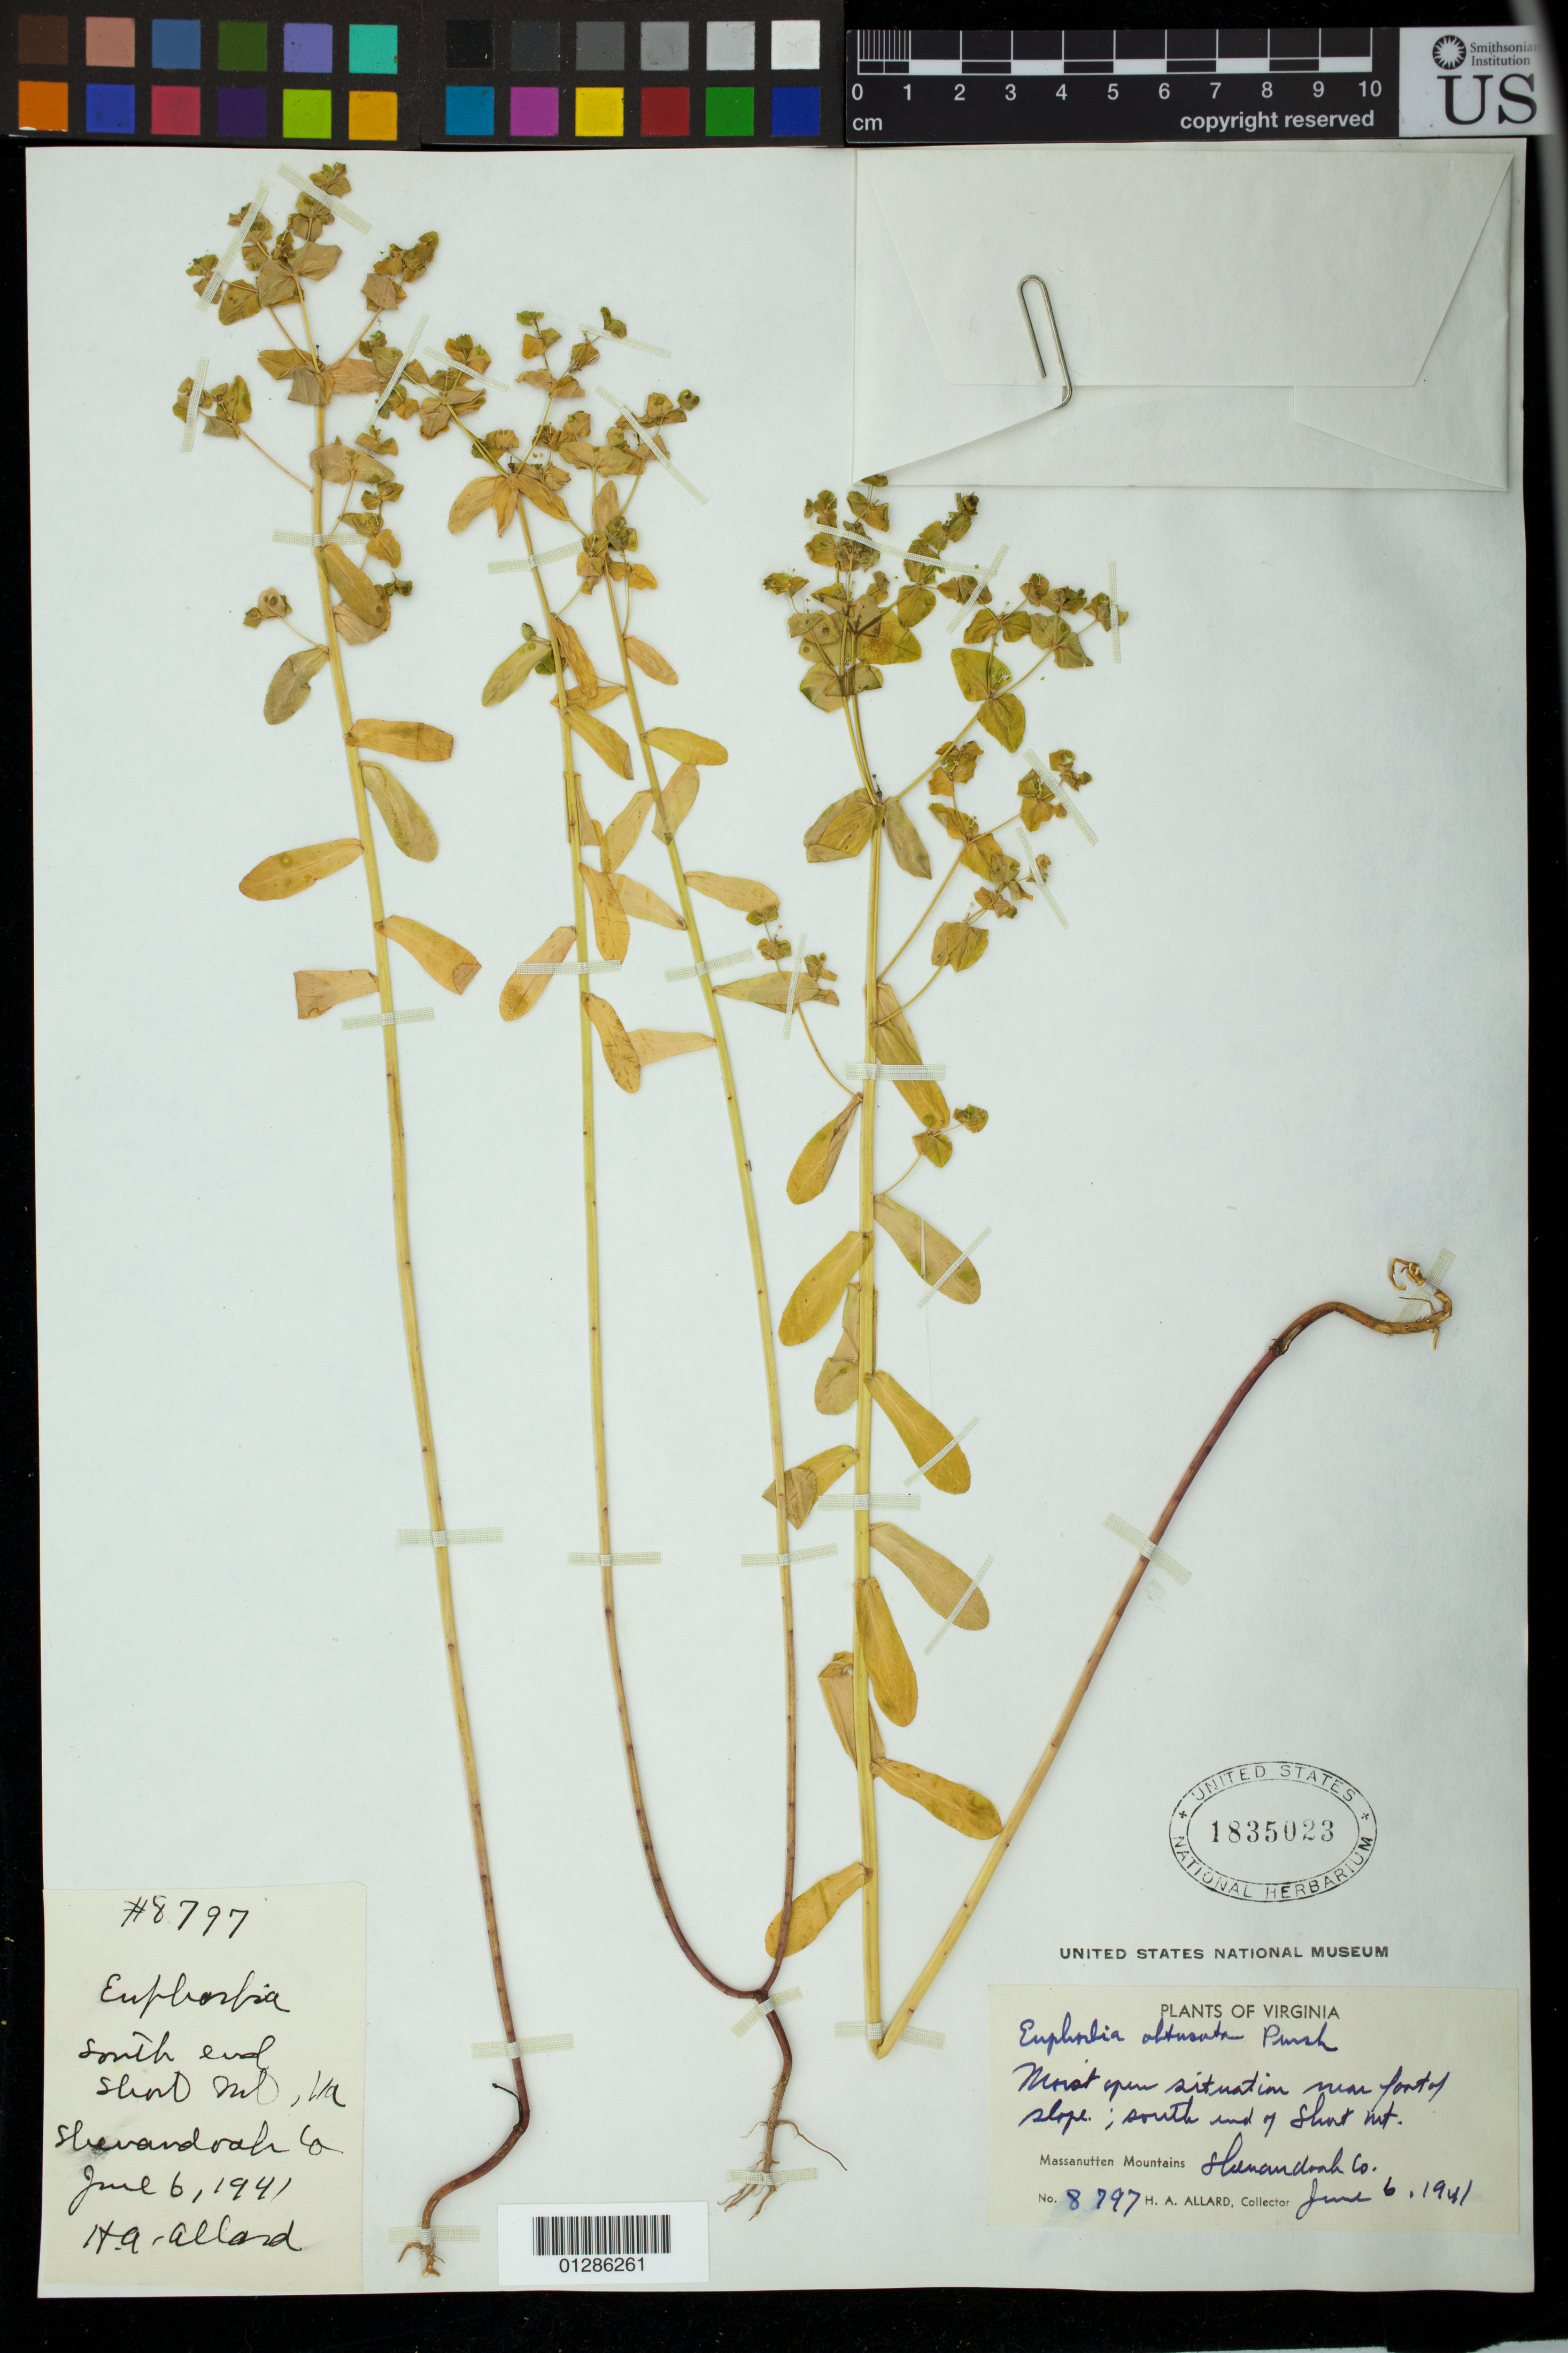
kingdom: Plantae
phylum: Tracheophyta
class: Magnoliopsida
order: Malpighiales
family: Euphorbiaceae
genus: Euphorbia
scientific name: Euphorbia spathulata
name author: Lam.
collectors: H. A. Allard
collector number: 8797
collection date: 1941-06-06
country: United States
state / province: Virginia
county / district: Shenandoah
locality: south end of Short Mt.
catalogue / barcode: US 1835023